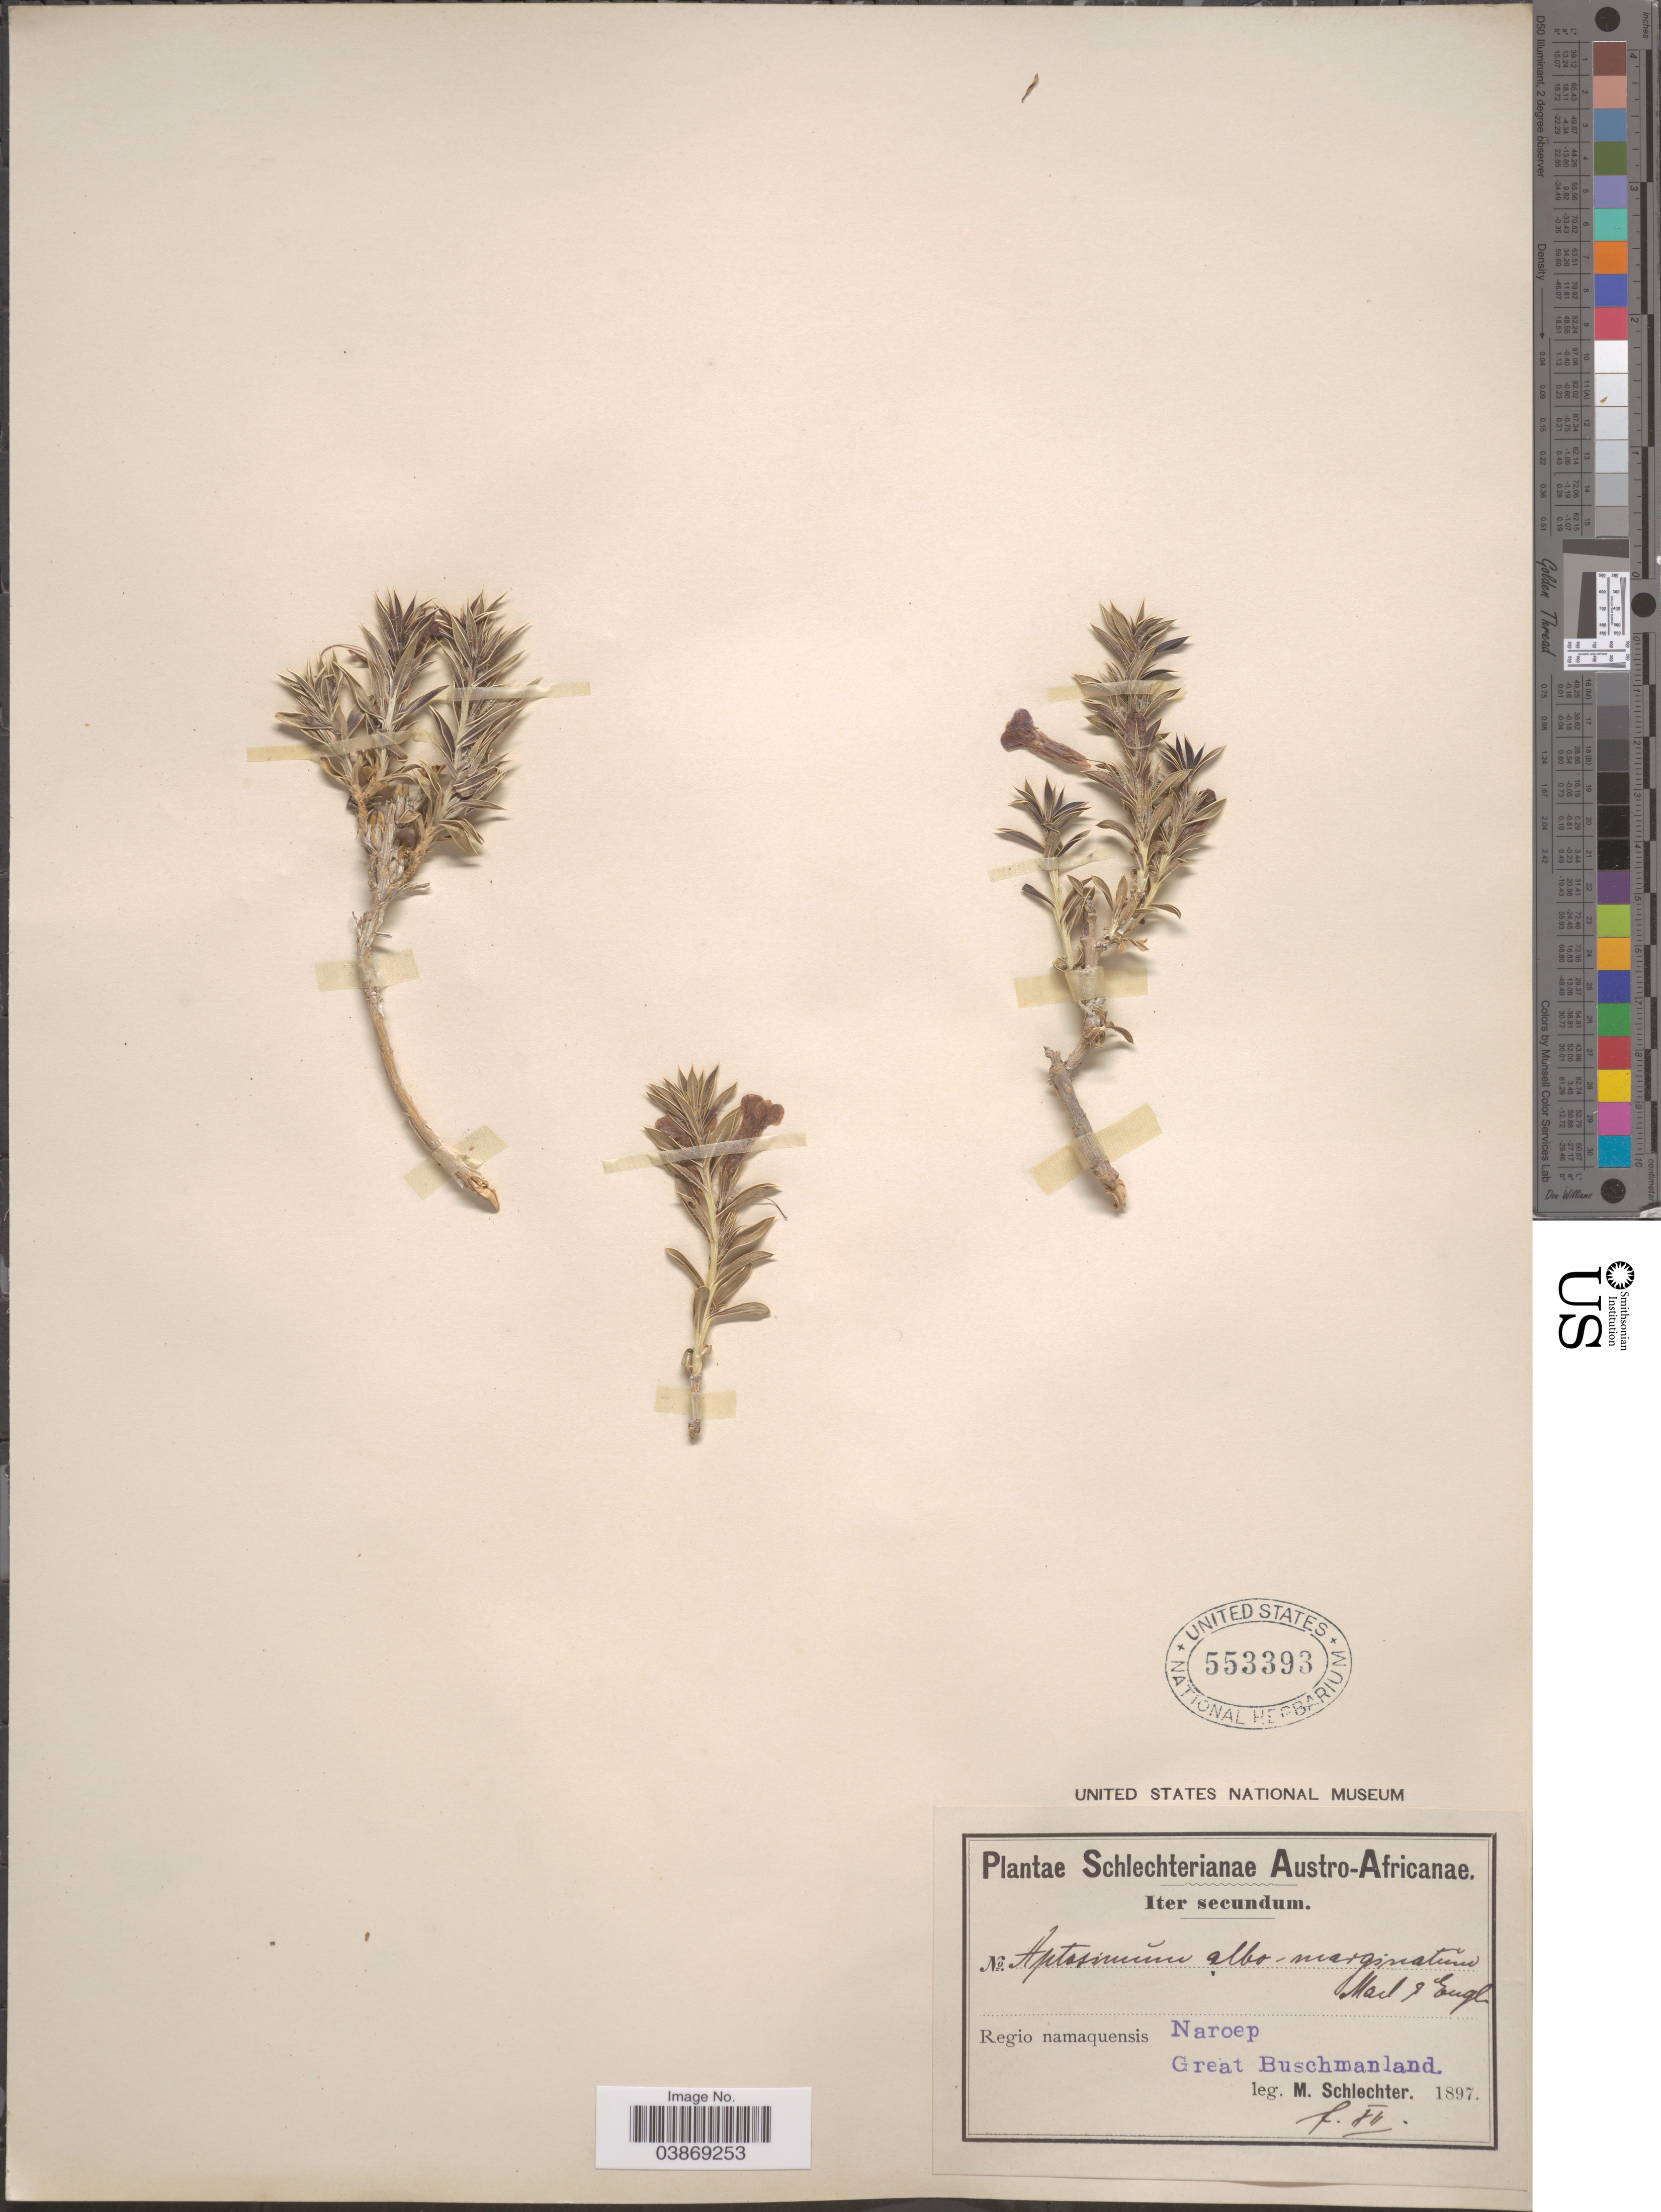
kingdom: Plantae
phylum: Tracheophyta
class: Magnoliopsida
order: Lamiales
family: Scrophulariaceae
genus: Aptosimum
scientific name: Aptosimum albomarginatum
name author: Marloth & Engl.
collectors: M. Schlechter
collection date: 1897-12-07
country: South Africa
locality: Austro-Africanae. Regio namaquensis. Naroep. Great Buschmanland.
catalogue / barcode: US 553393